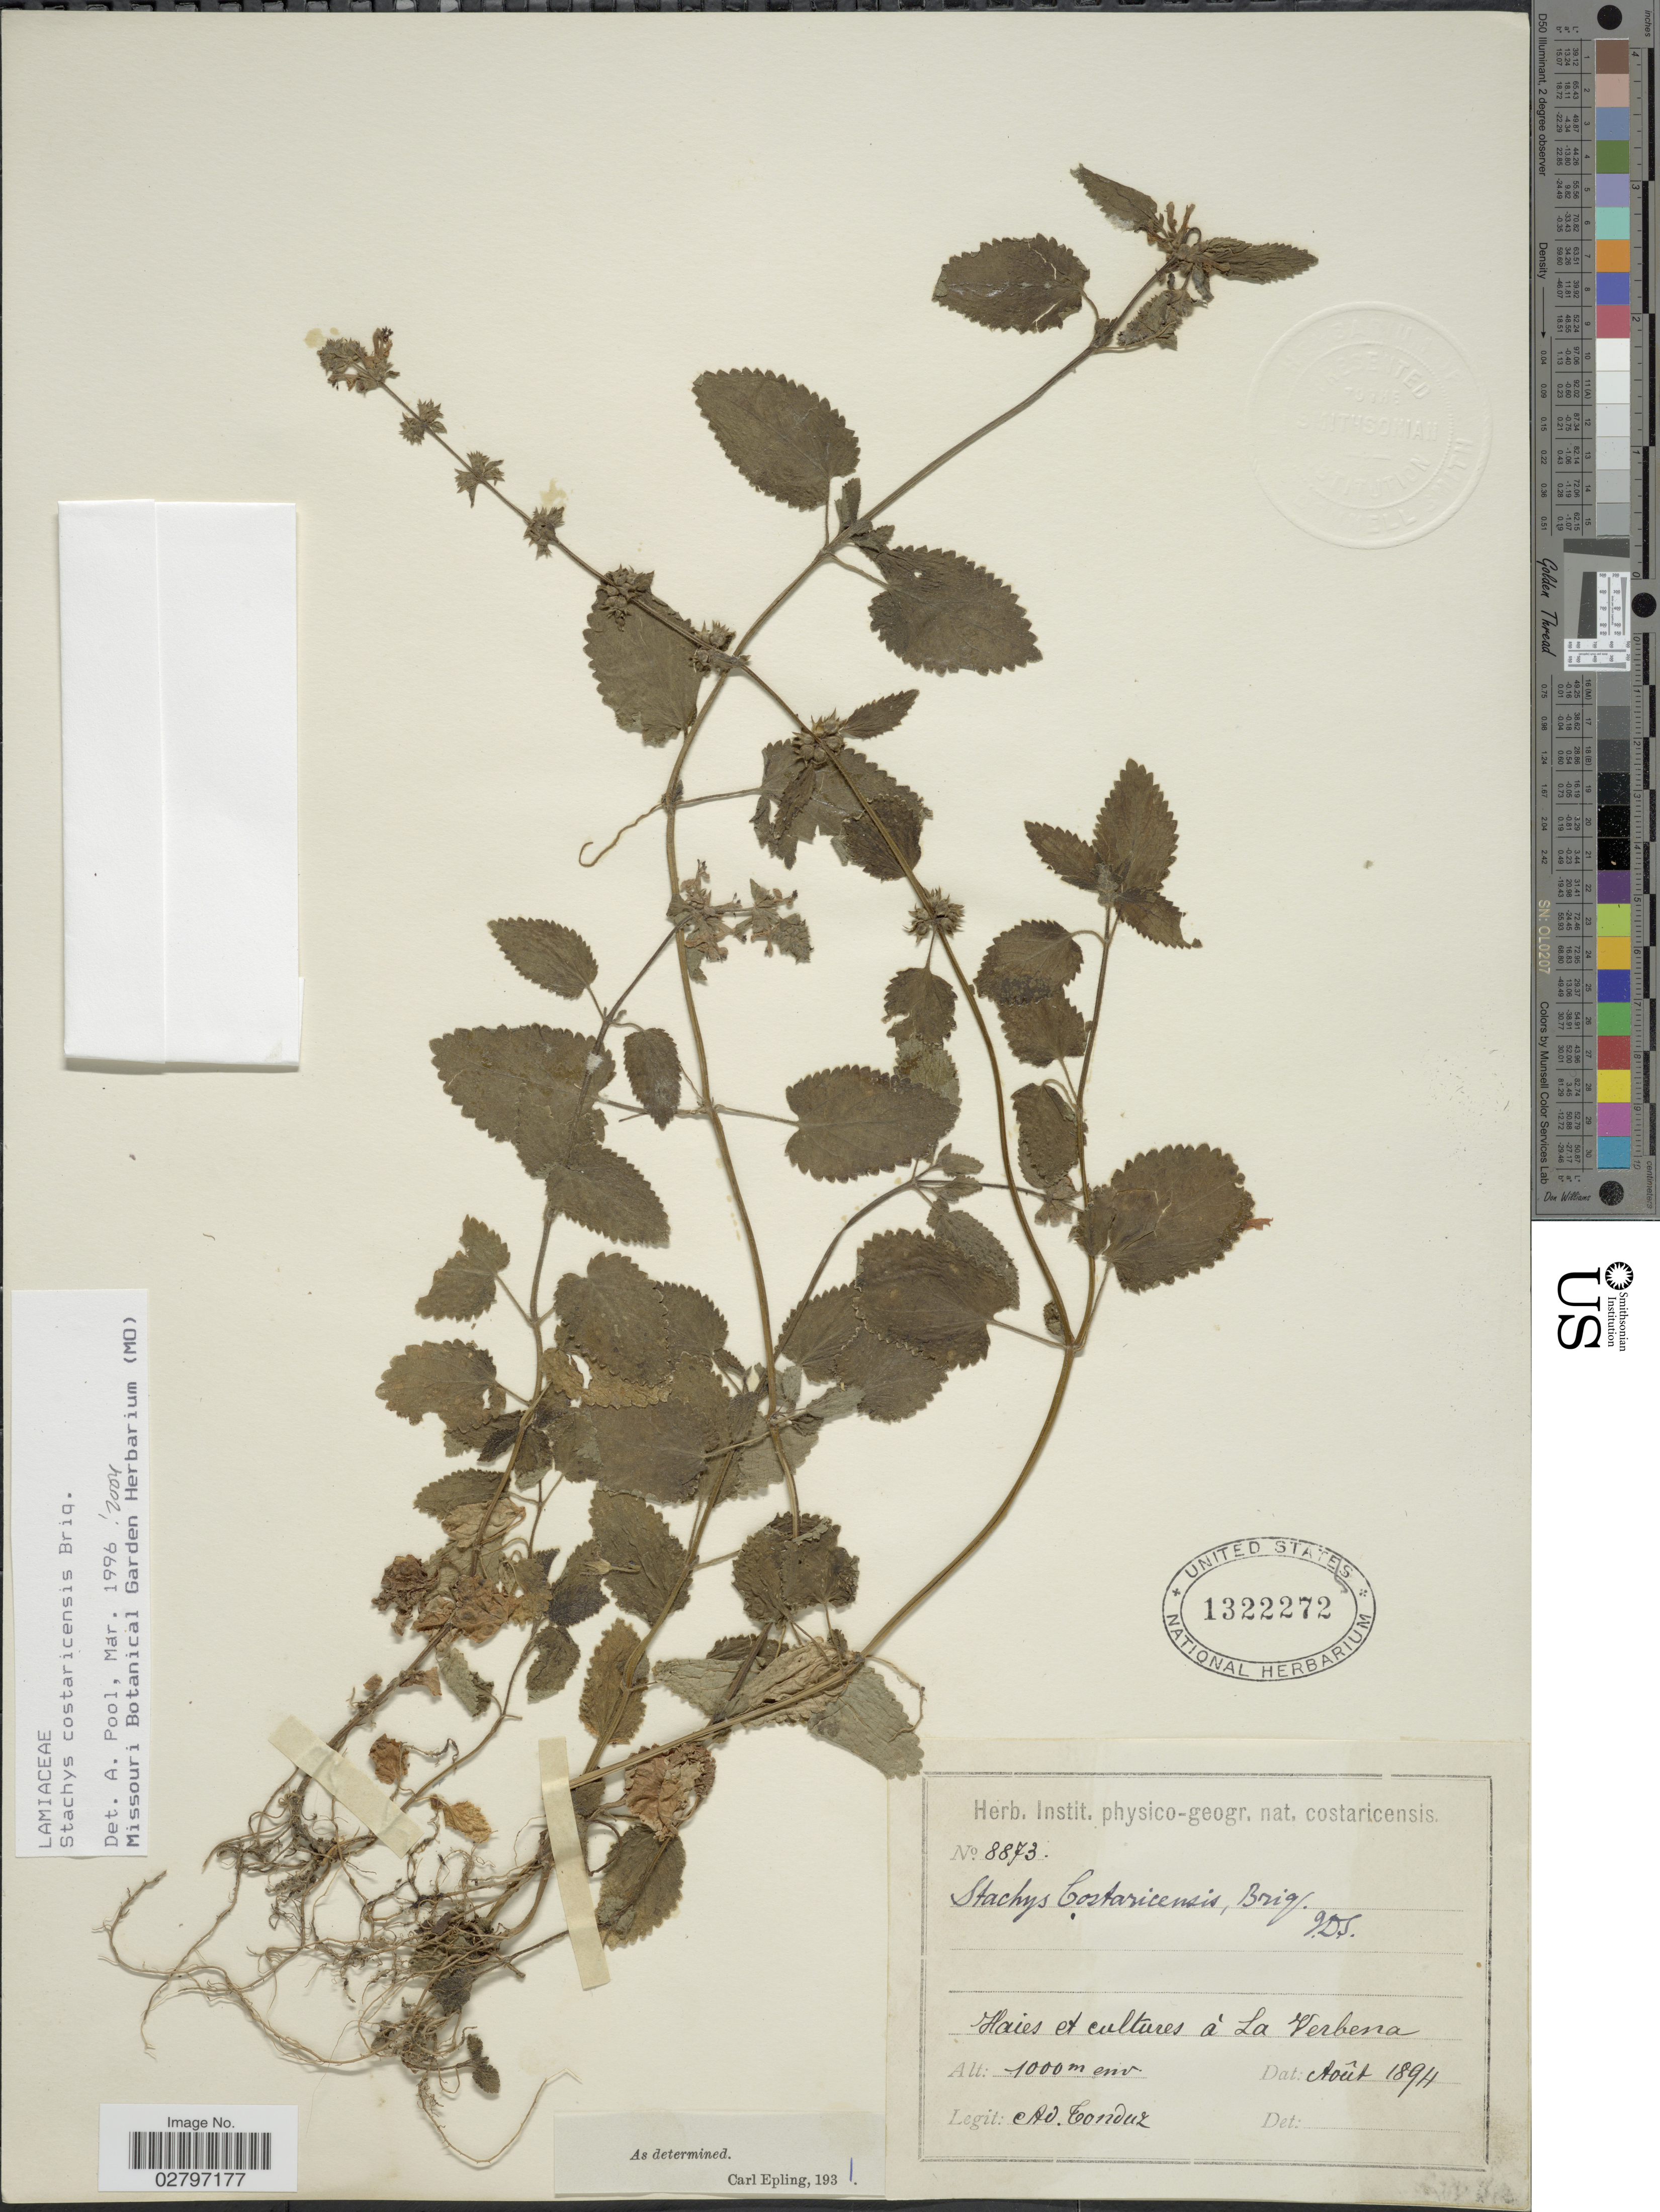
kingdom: Plantae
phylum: Tracheophyta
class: Magnoliopsida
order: Lamiales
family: Lamiaceae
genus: Stachys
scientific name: Stachys costaricensis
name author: Briq.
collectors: A. Tonduz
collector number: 8873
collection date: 1894-08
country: Costa Rica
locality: Haies et cultures á La Verbena.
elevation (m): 1000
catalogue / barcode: US 1322272